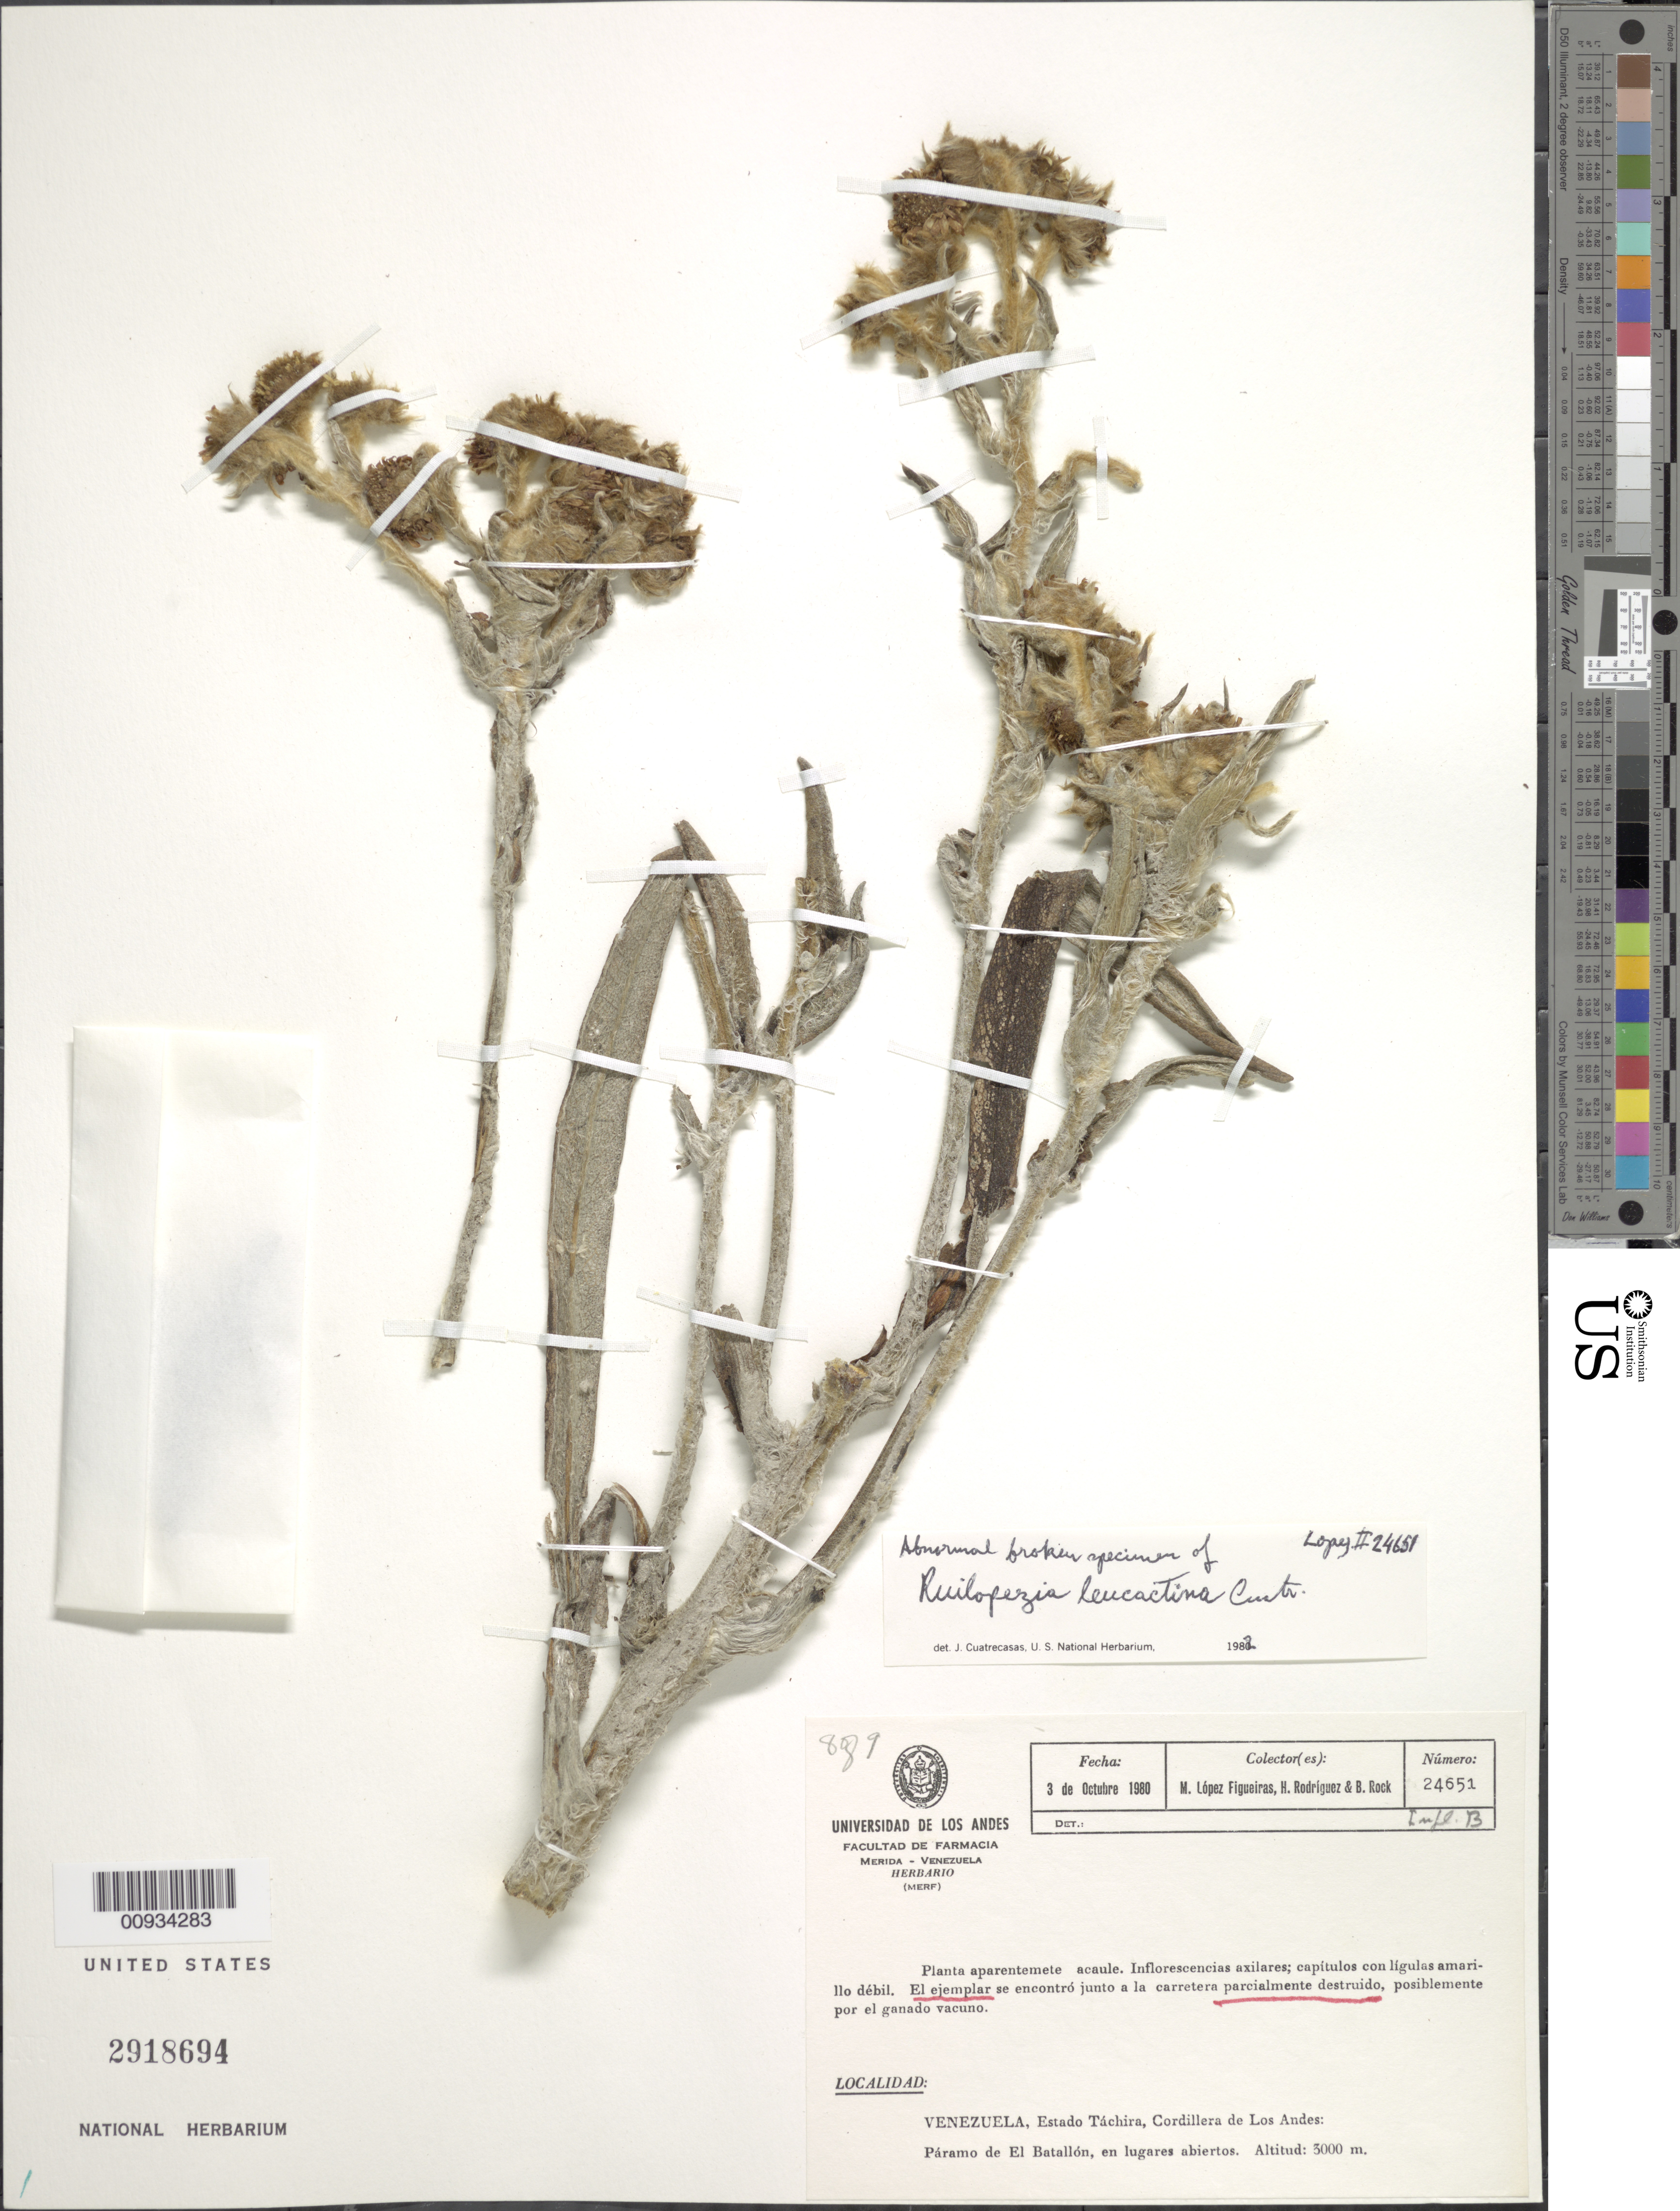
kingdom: Plantae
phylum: Tracheophyta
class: Magnoliopsida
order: Asterales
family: Asteraceae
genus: Ruilopezia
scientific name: Ruilopezia leucactina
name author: (Cuatrec.) Cuatrec.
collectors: M. López Figueiras, H. Rodríguez & B. Rock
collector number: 24651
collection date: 1980-10-03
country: Venezuela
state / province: Tachira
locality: Cordillera de Los Andes, Paramo de El Batallon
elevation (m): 3000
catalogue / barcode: US 2918694